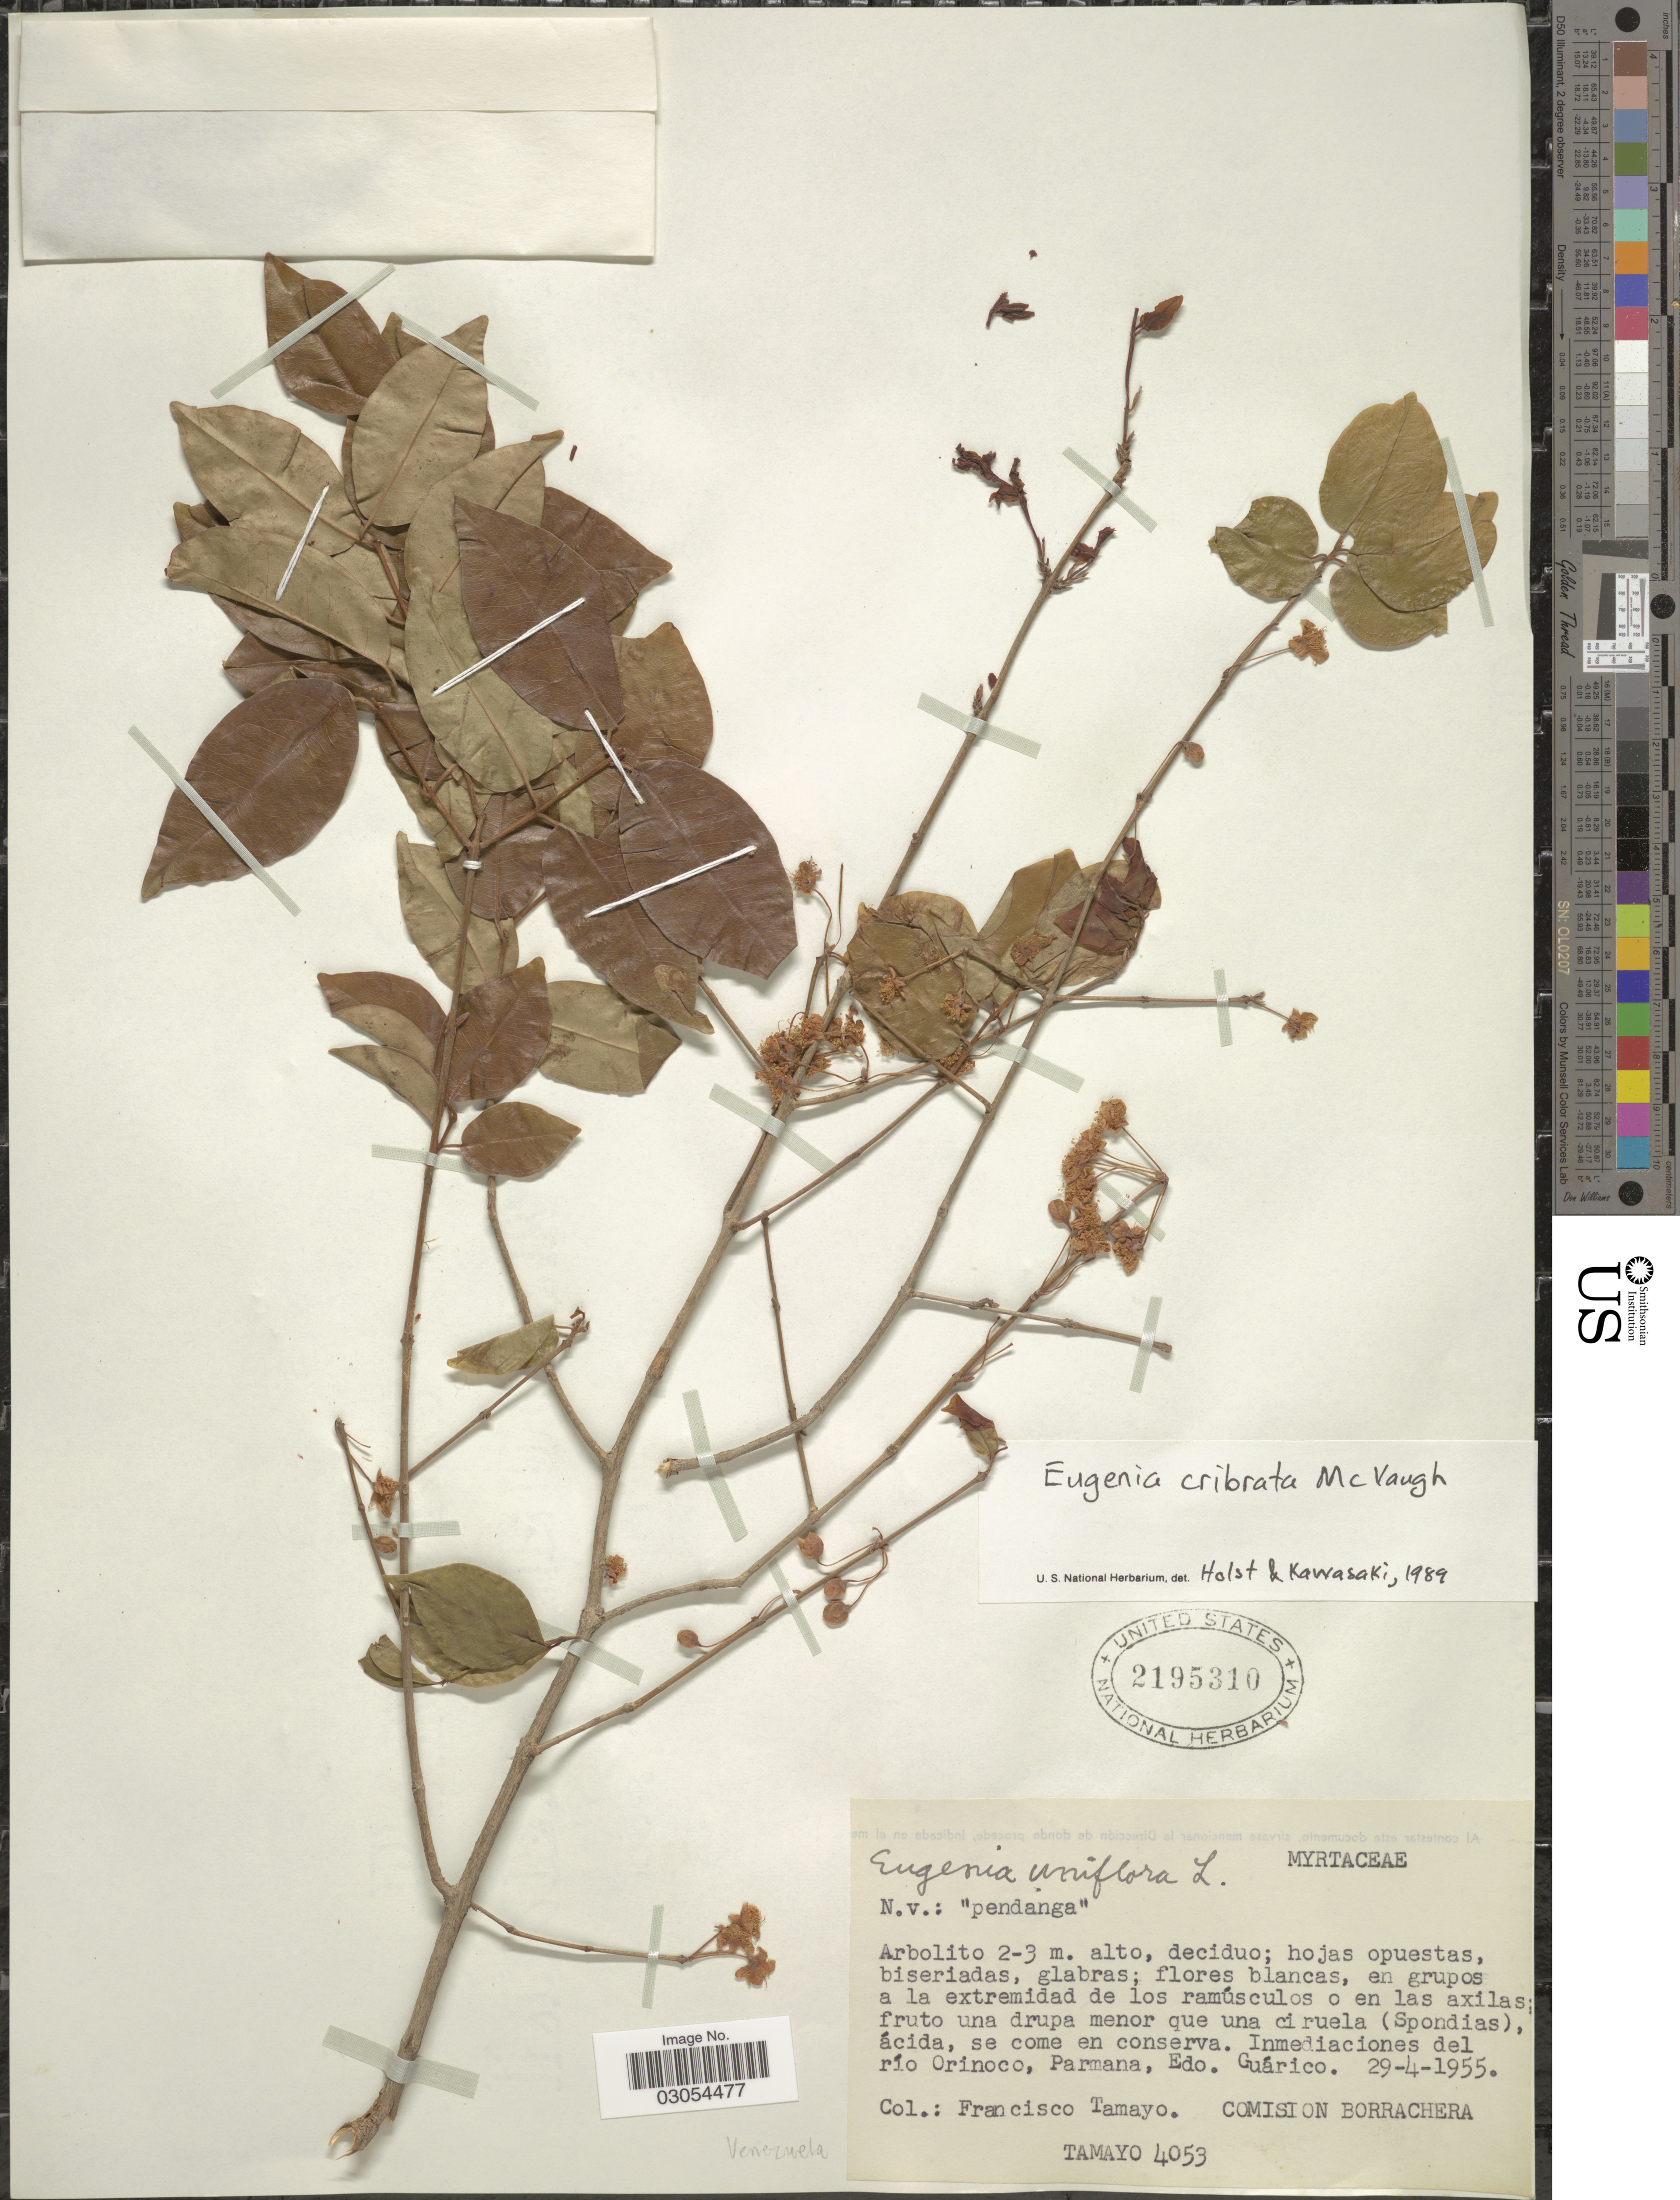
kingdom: Plantae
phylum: Tracheophyta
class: Magnoliopsida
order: Myrtales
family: Myrtaceae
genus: Eugenia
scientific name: Eugenia cribrata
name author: McVaugh in Maguire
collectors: F. Tamayo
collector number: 4053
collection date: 1955-04-29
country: Venezuela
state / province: Guárico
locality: Inmediaciones del río Orinoco, Parmana.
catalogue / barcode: US 2195310